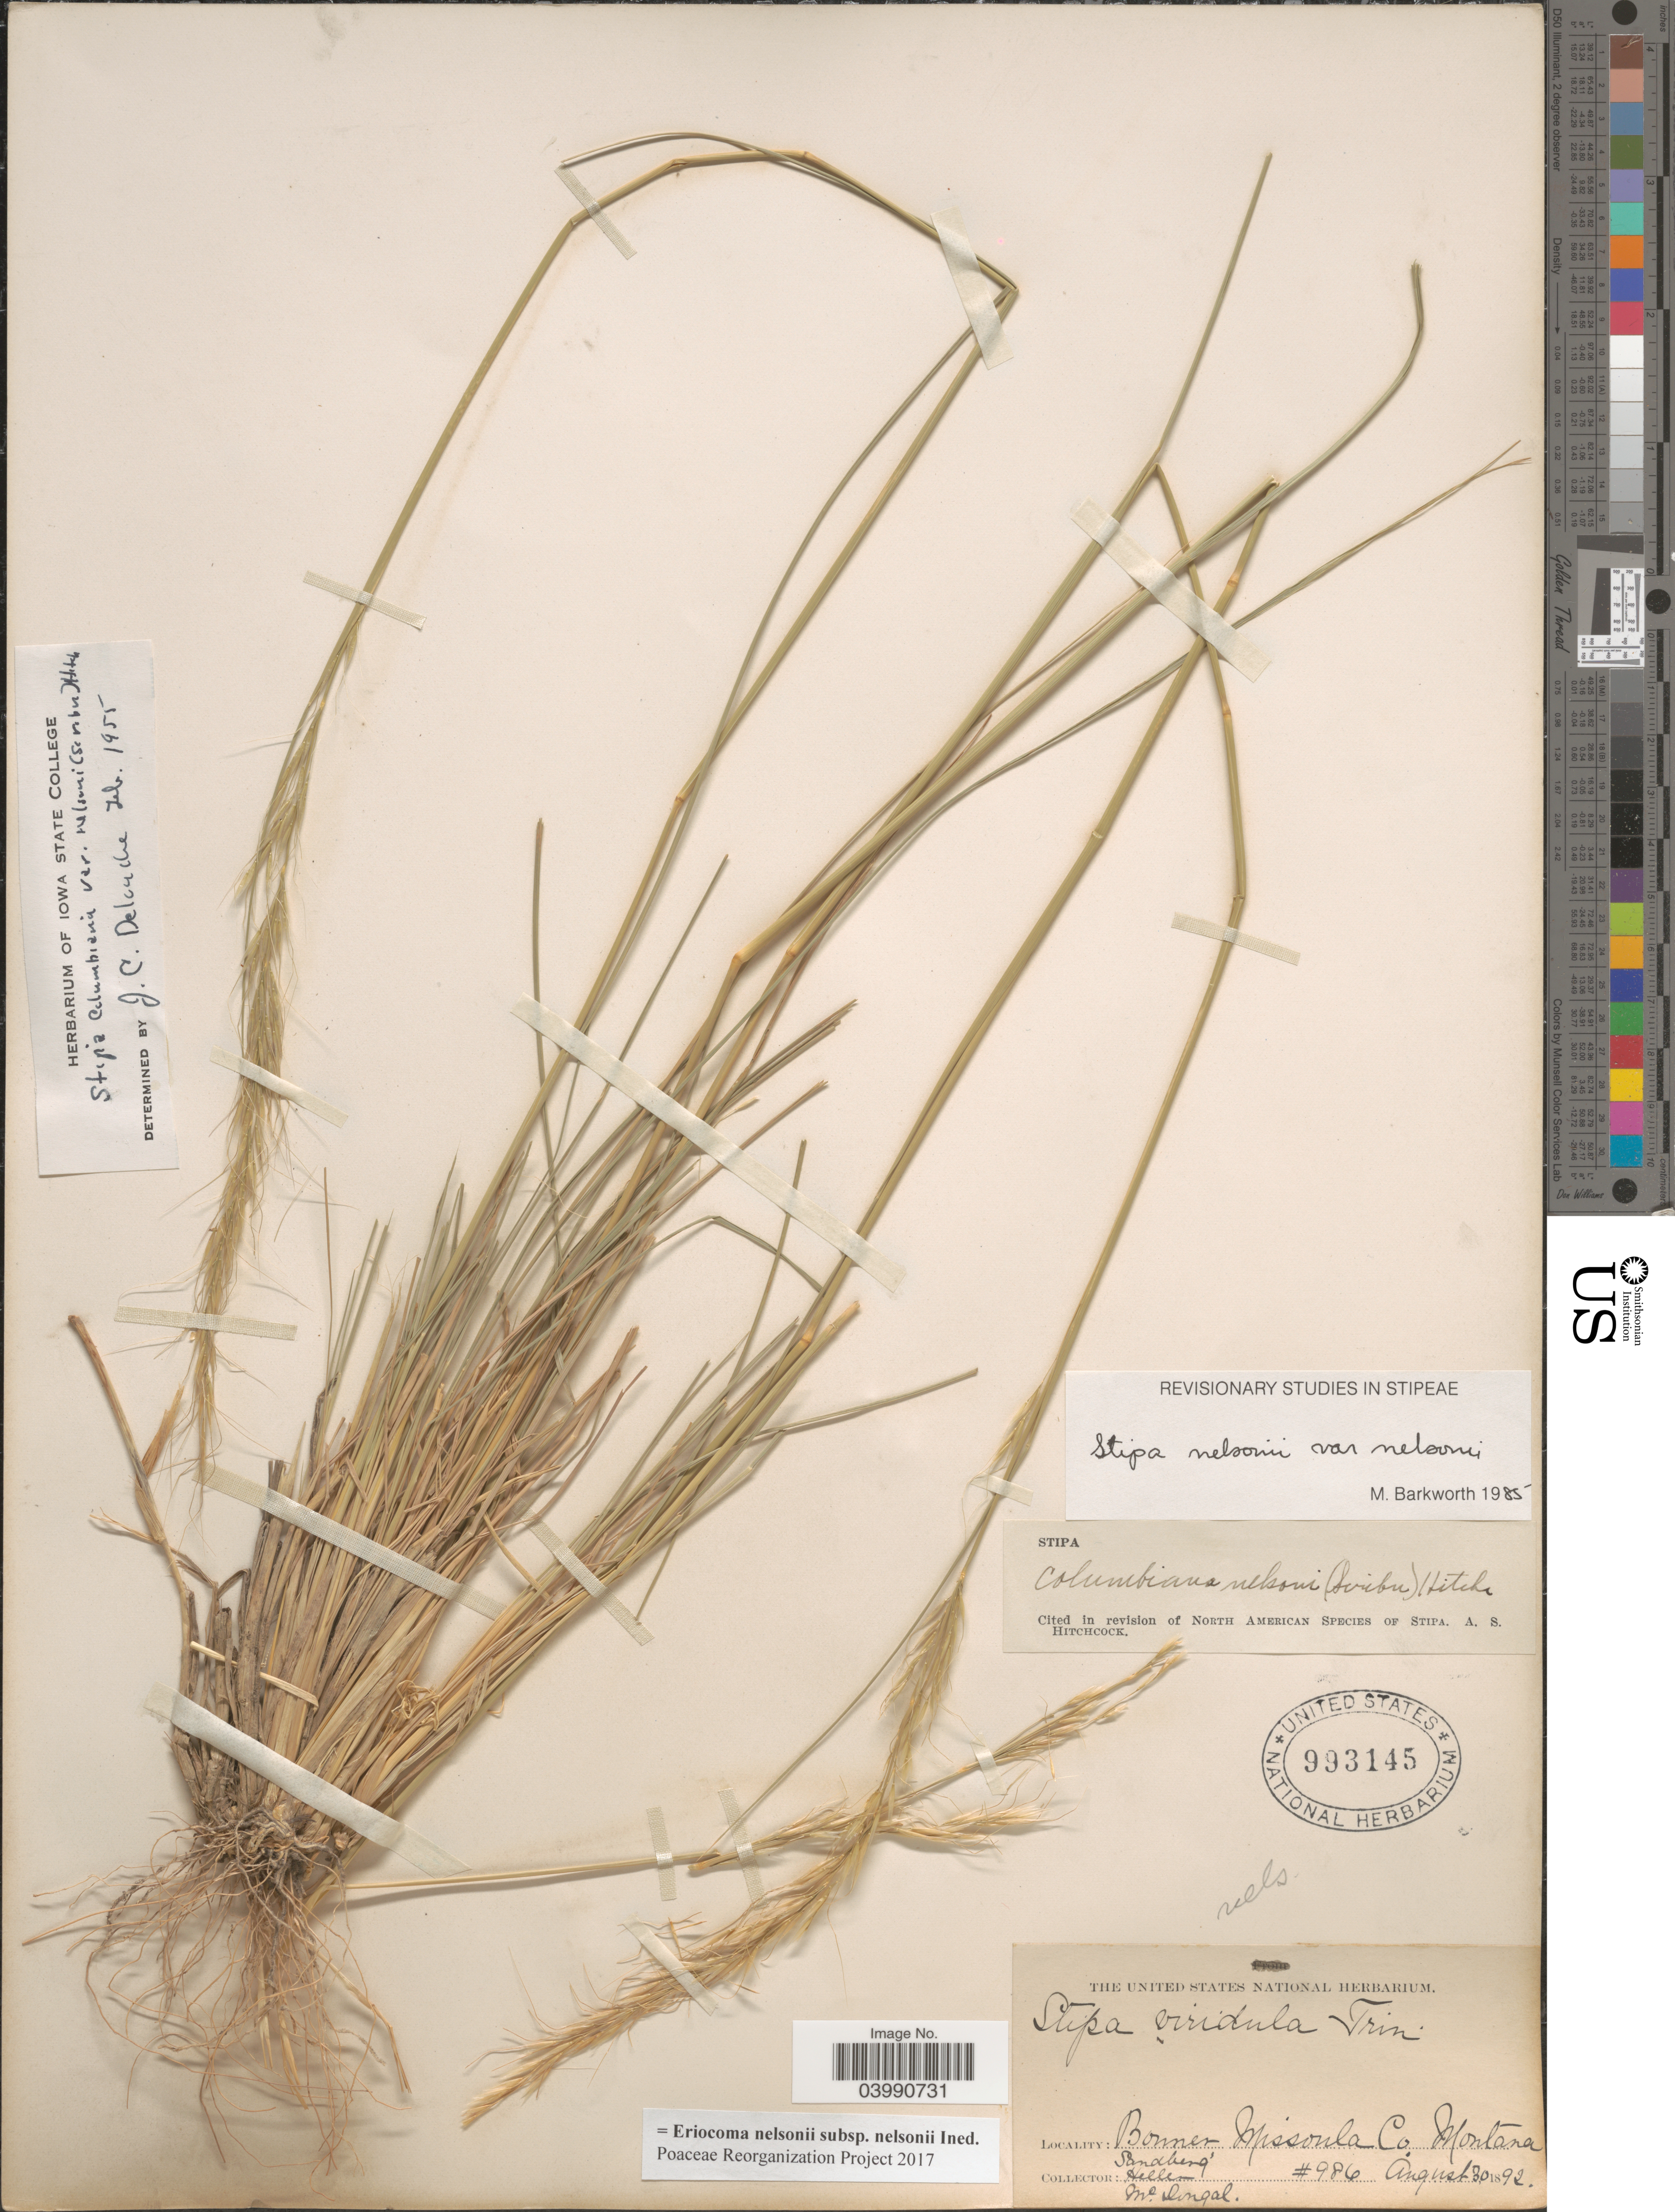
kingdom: Plantae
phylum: Tracheophyta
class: Liliopsida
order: Poales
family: Poaceae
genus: Eriocoma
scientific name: Eriocoma nelsonii subsp. nelsonii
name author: (Scribn.) Romasch.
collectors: Sandberg, -- Heller & McDougal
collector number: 986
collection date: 1892-08-30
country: United States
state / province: Montana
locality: Bonner Missoula Co.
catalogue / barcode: US 993145